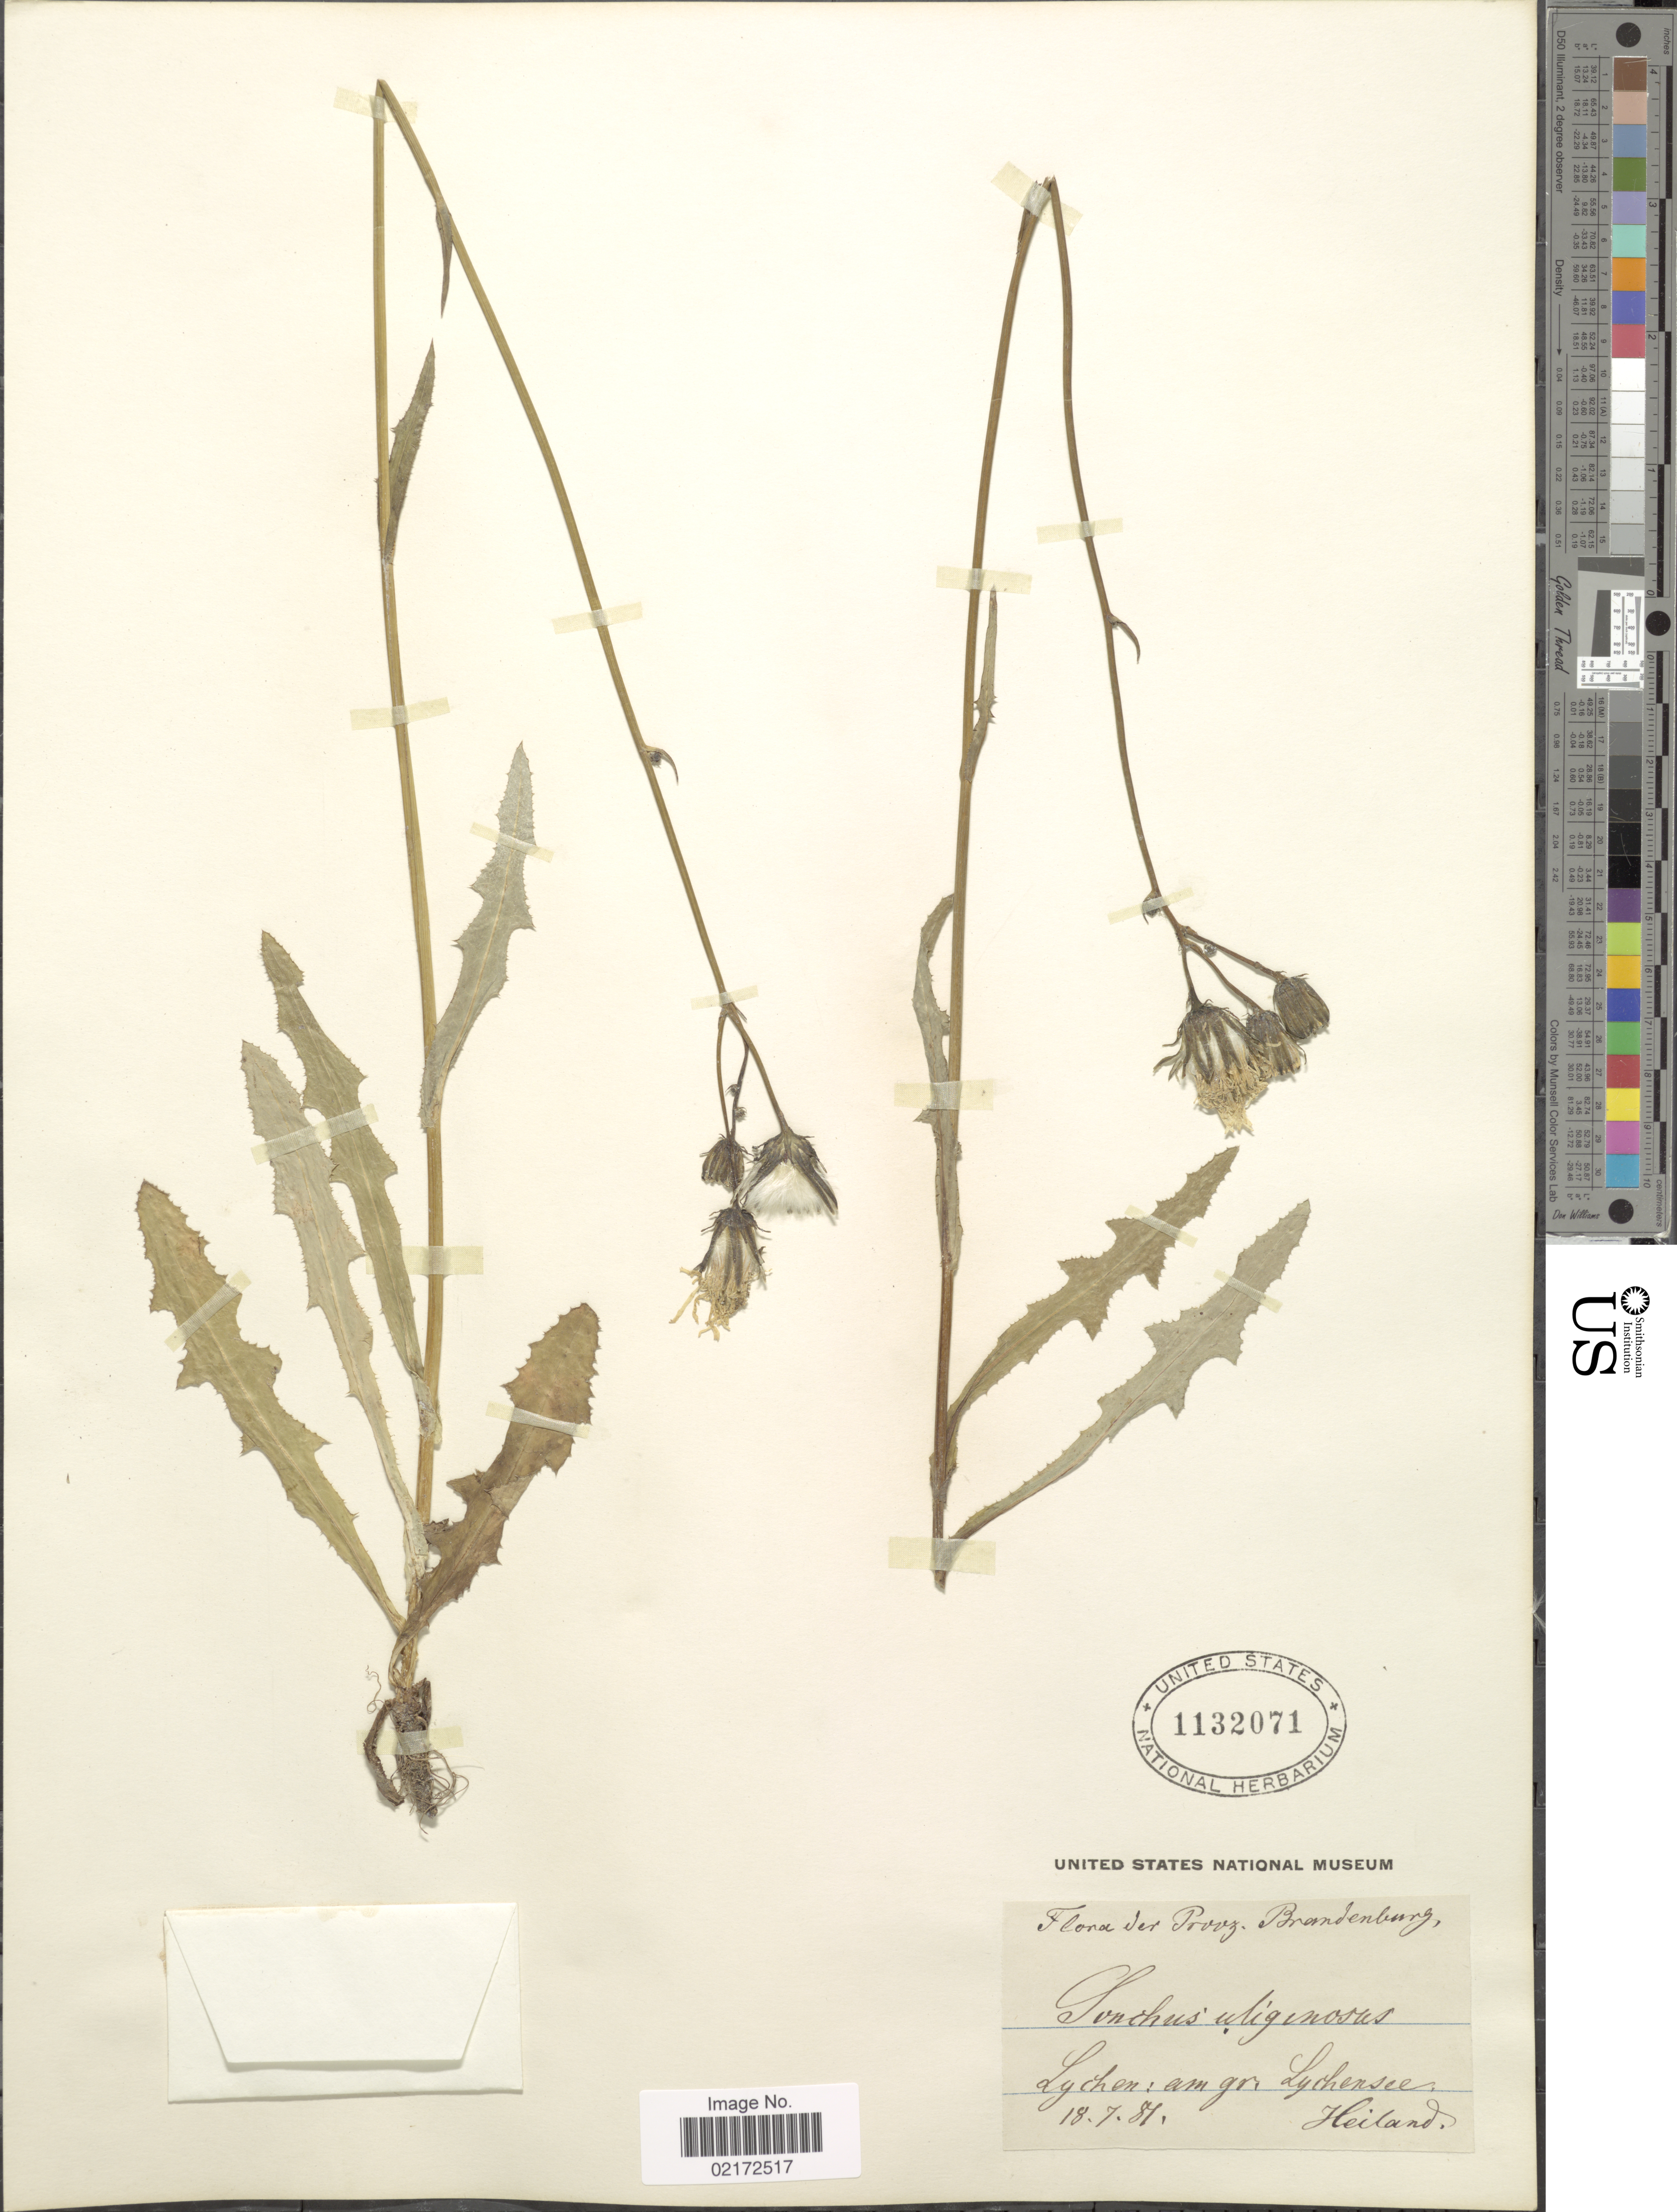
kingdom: Plantae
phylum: Tracheophyta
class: Magnoliopsida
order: Asterales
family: Asteraceae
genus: Sonchus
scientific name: Sonchus arvensis subsp. uliginosus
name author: (M. Bieb.) Nyman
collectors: -. Heiland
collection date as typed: Transcribed d/m/y: 18/7/81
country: Germany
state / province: Brandenburg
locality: Provz. Brandenburg. Lychen: am gr. Lychensee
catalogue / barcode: US 1132071